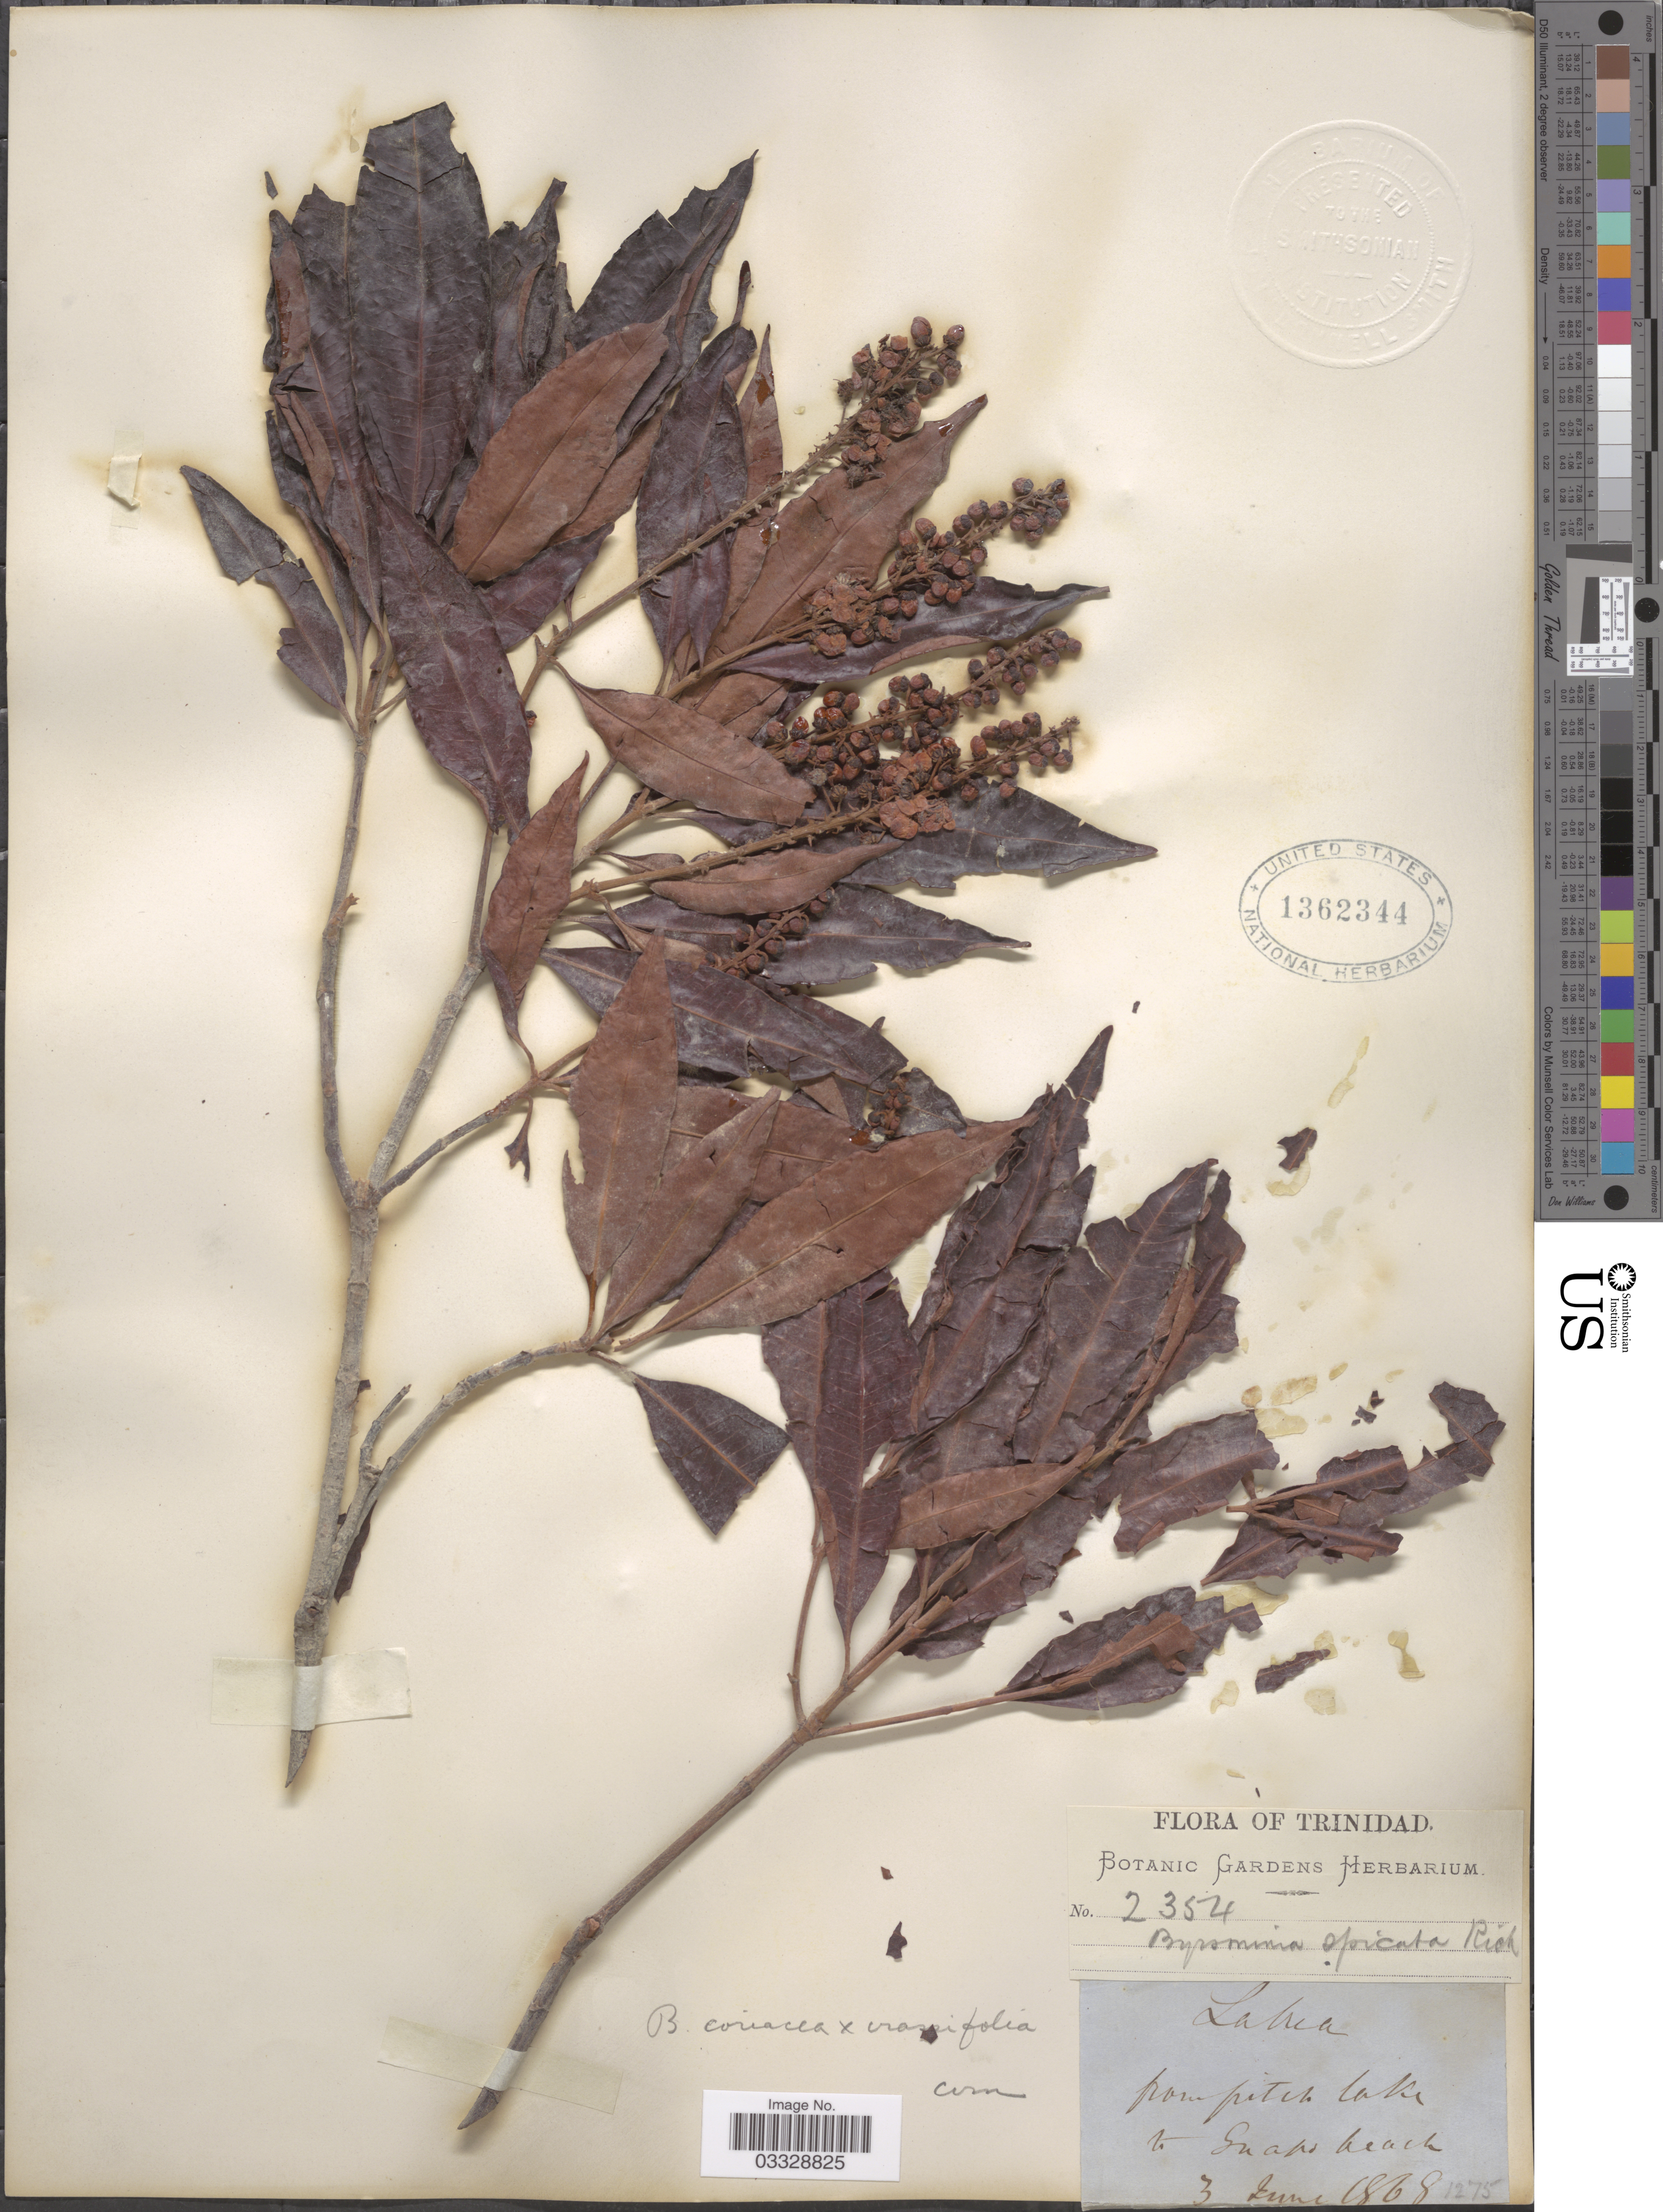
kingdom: Plantae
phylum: Tracheophyta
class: Magnoliopsida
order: Malpighiales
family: Malpighiaceae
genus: Byrsonima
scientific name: Byrsonima coriacea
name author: (Sw.) DC.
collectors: ex herb. Botanic Gardens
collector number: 2354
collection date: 1868-06-03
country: Trinidad and Tobago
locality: Trinidad. From pitch lake to Guapo beach.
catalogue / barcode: US 1362344